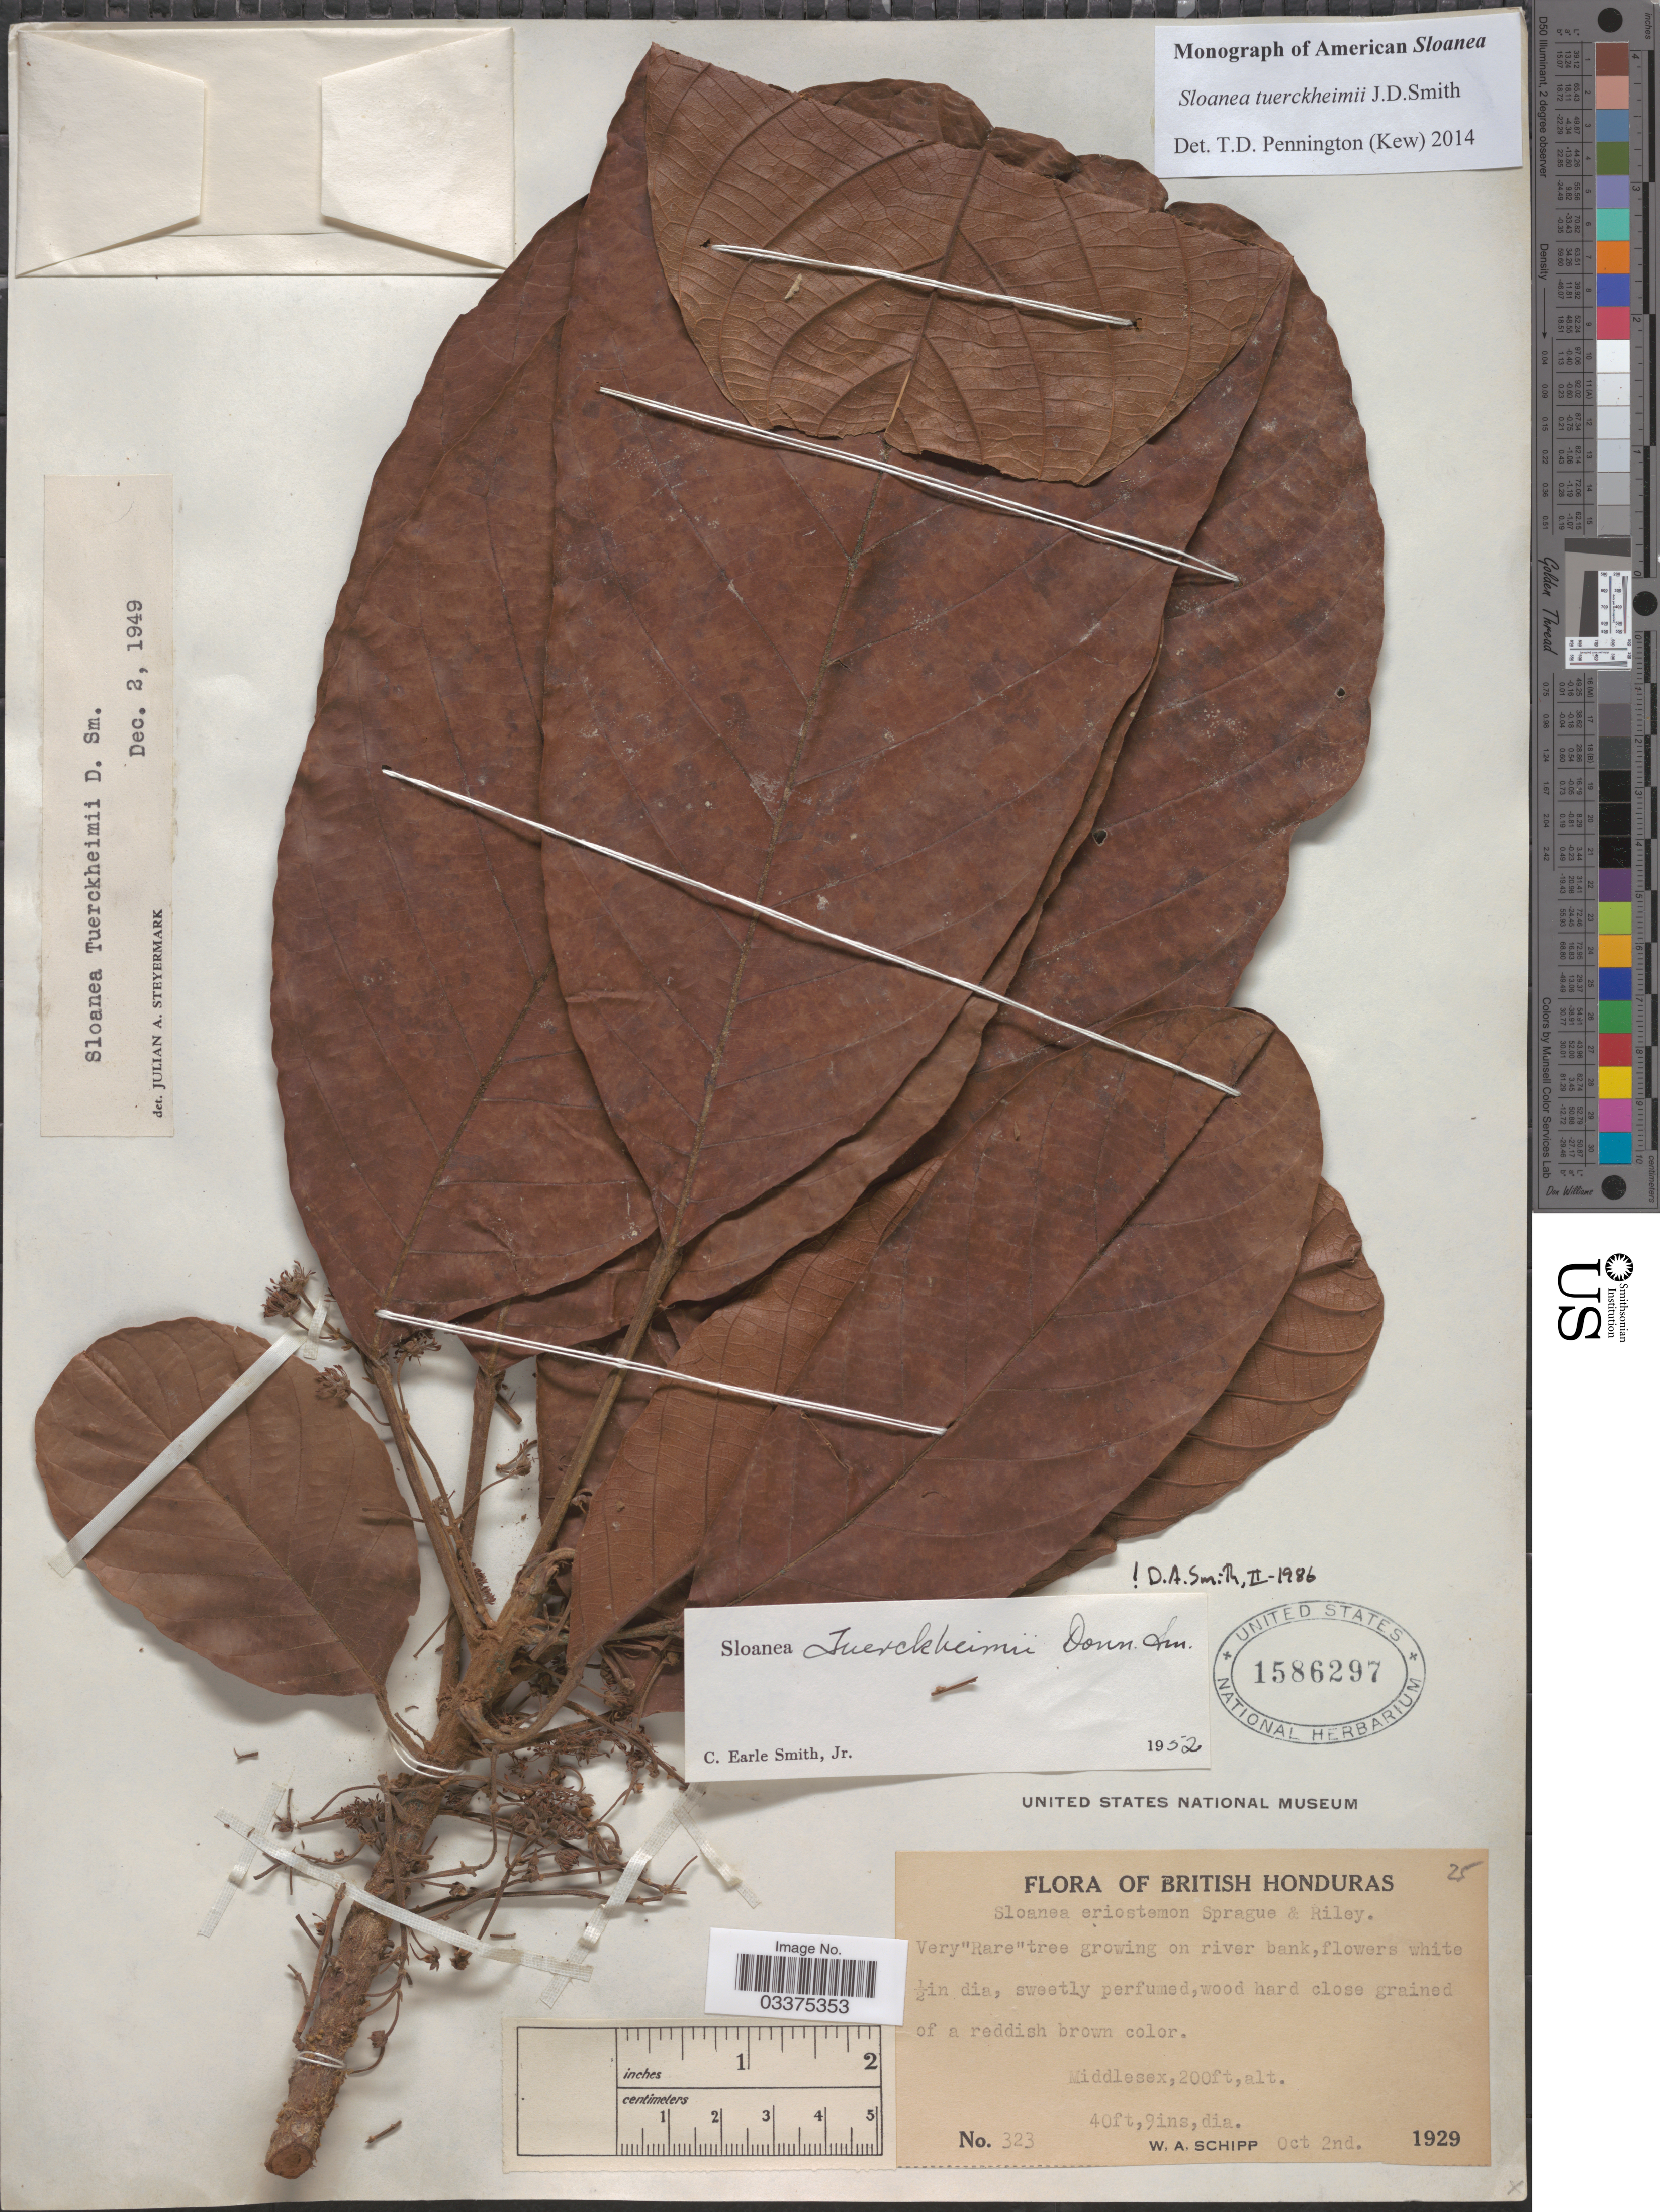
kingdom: Plantae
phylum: Tracheophyta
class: Magnoliopsida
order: Oxalidales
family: Elaeocarpaceae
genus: Sloanea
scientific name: Sloanea tuerckheimii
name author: Donn. Sm.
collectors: W. Schipp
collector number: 323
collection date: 1929-10-02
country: Belize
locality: British Honduras. Middlesex.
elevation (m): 61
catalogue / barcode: US 1586297